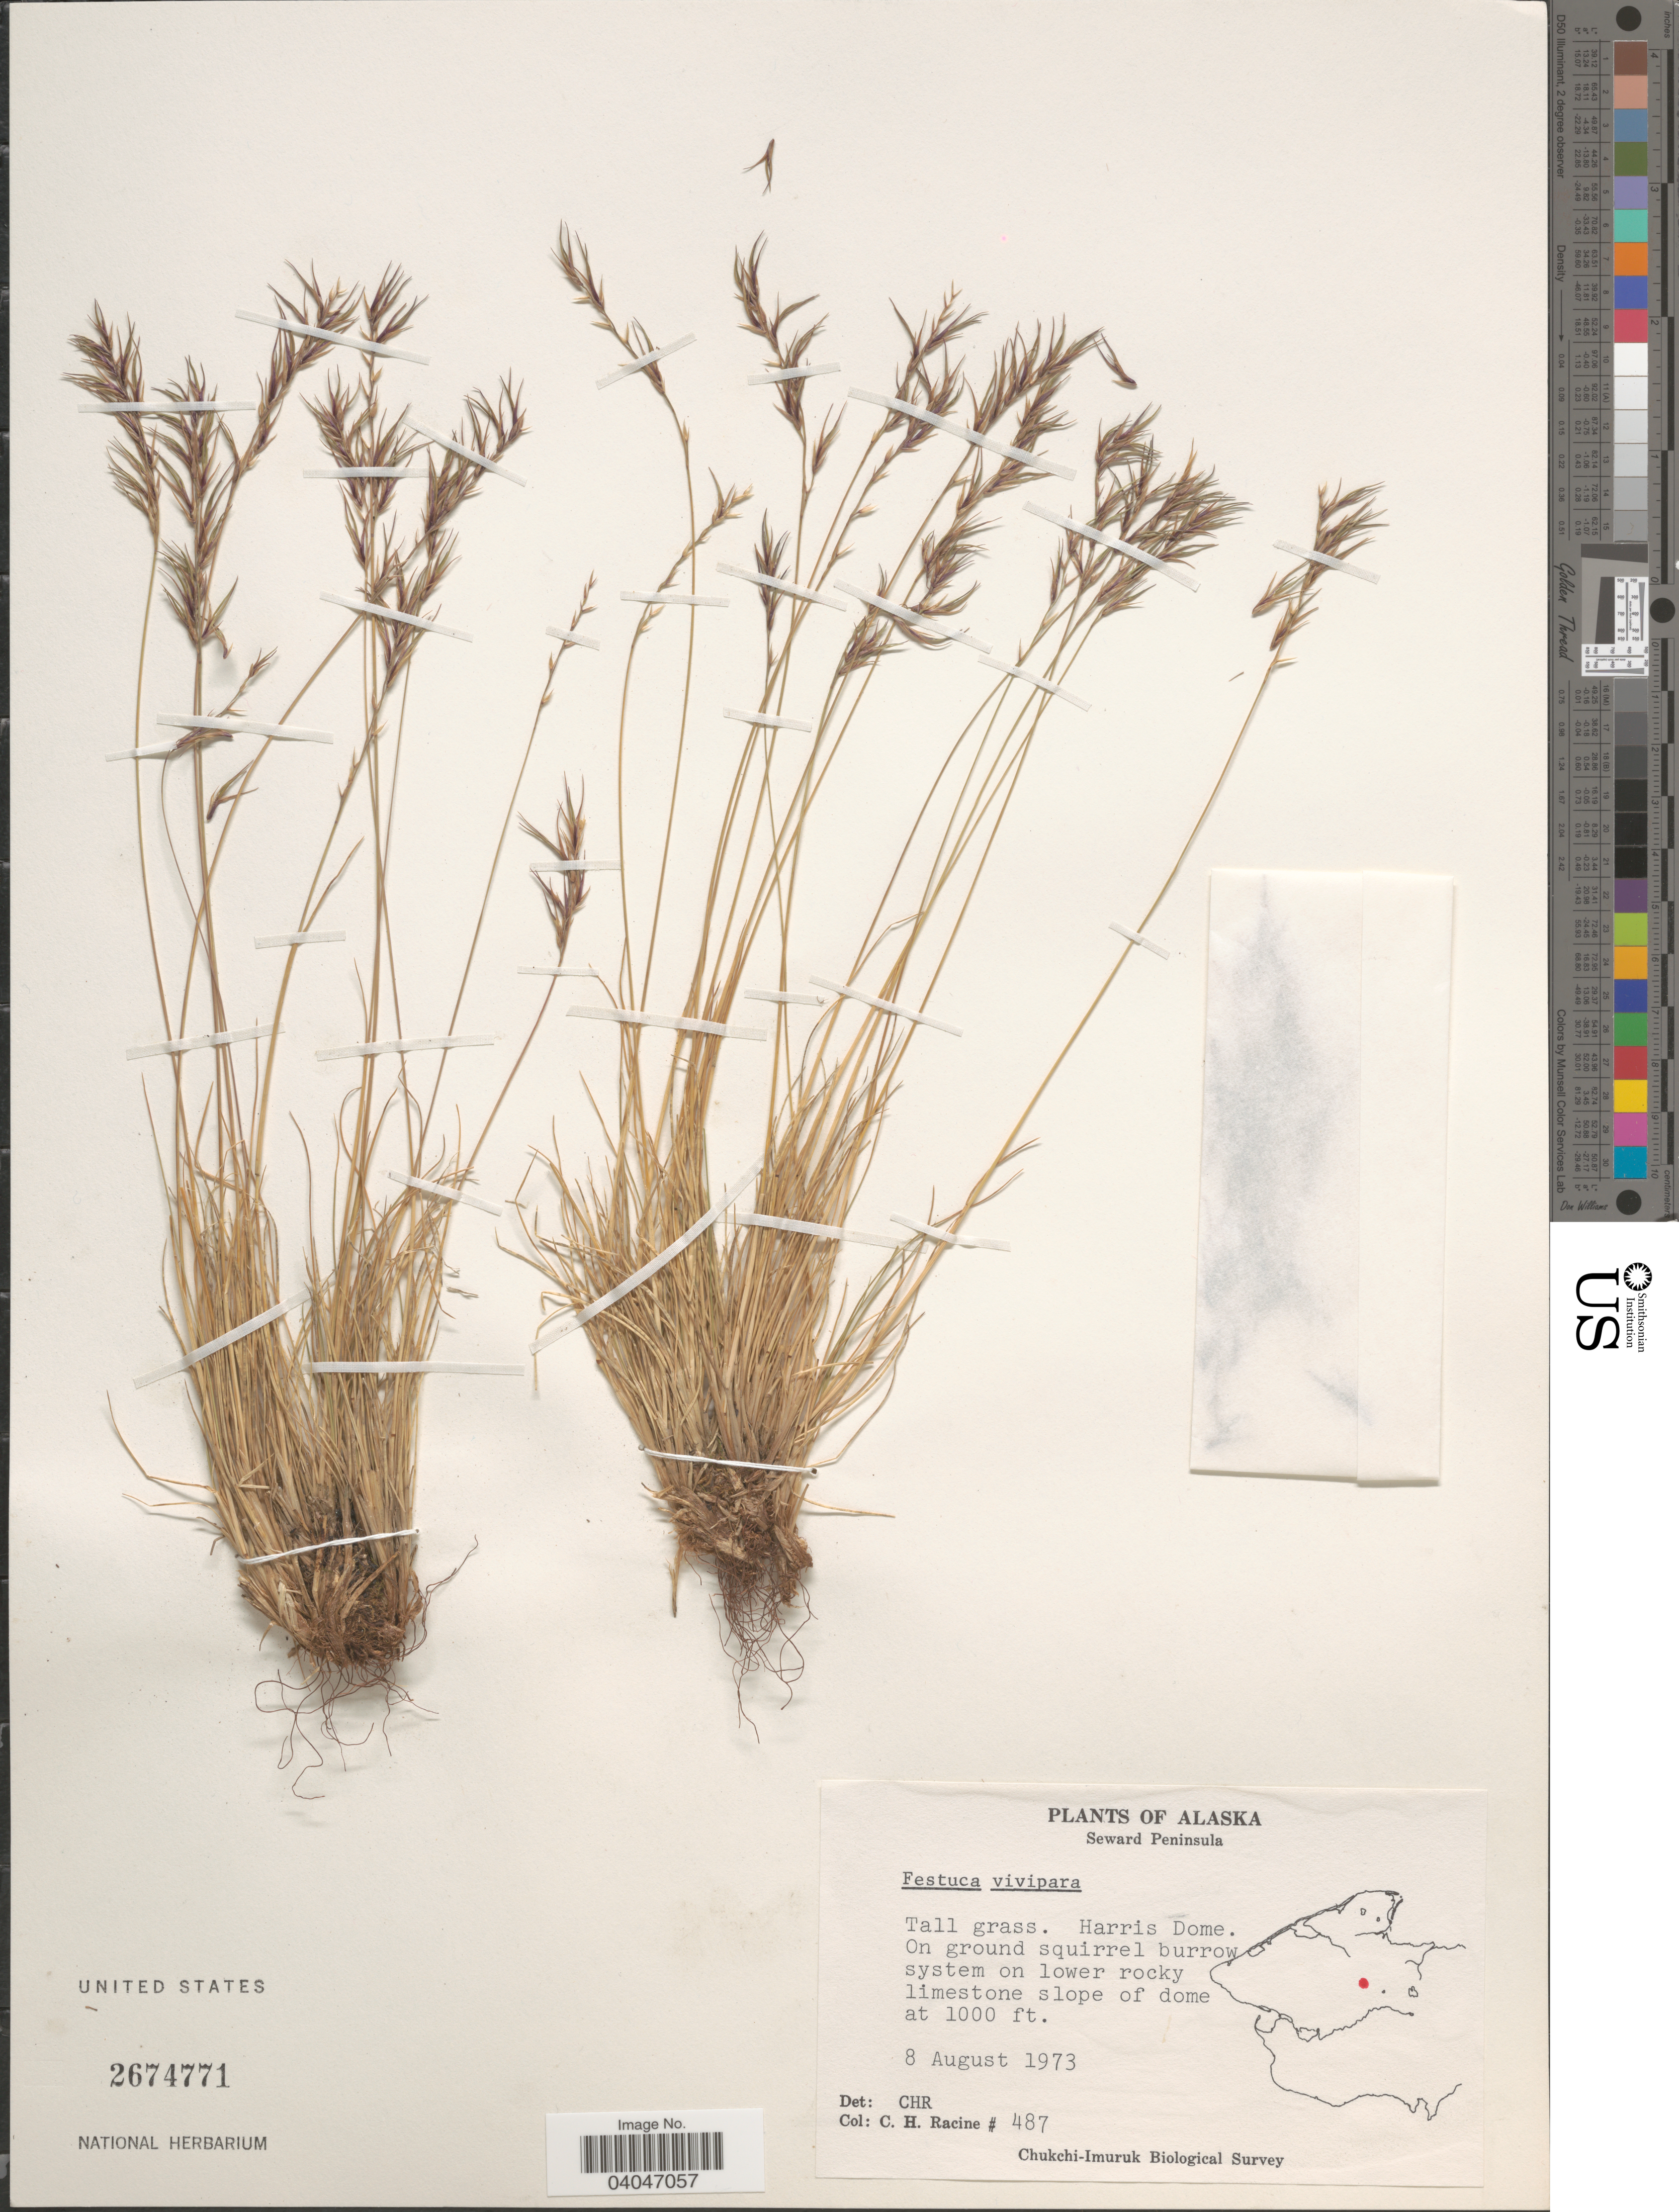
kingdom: Plantae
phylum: Tracheophyta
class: Liliopsida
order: Poales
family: Poaceae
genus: Festuca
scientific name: Festuca vivipara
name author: (L.) Sm.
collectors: C. Racine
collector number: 487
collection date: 1973-08-08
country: United States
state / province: Alaska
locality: Seward Peninsula. Harris Dome. On ground squirrel burrow system on lower rocky limestone slope of dome.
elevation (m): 305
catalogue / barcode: US 2674771